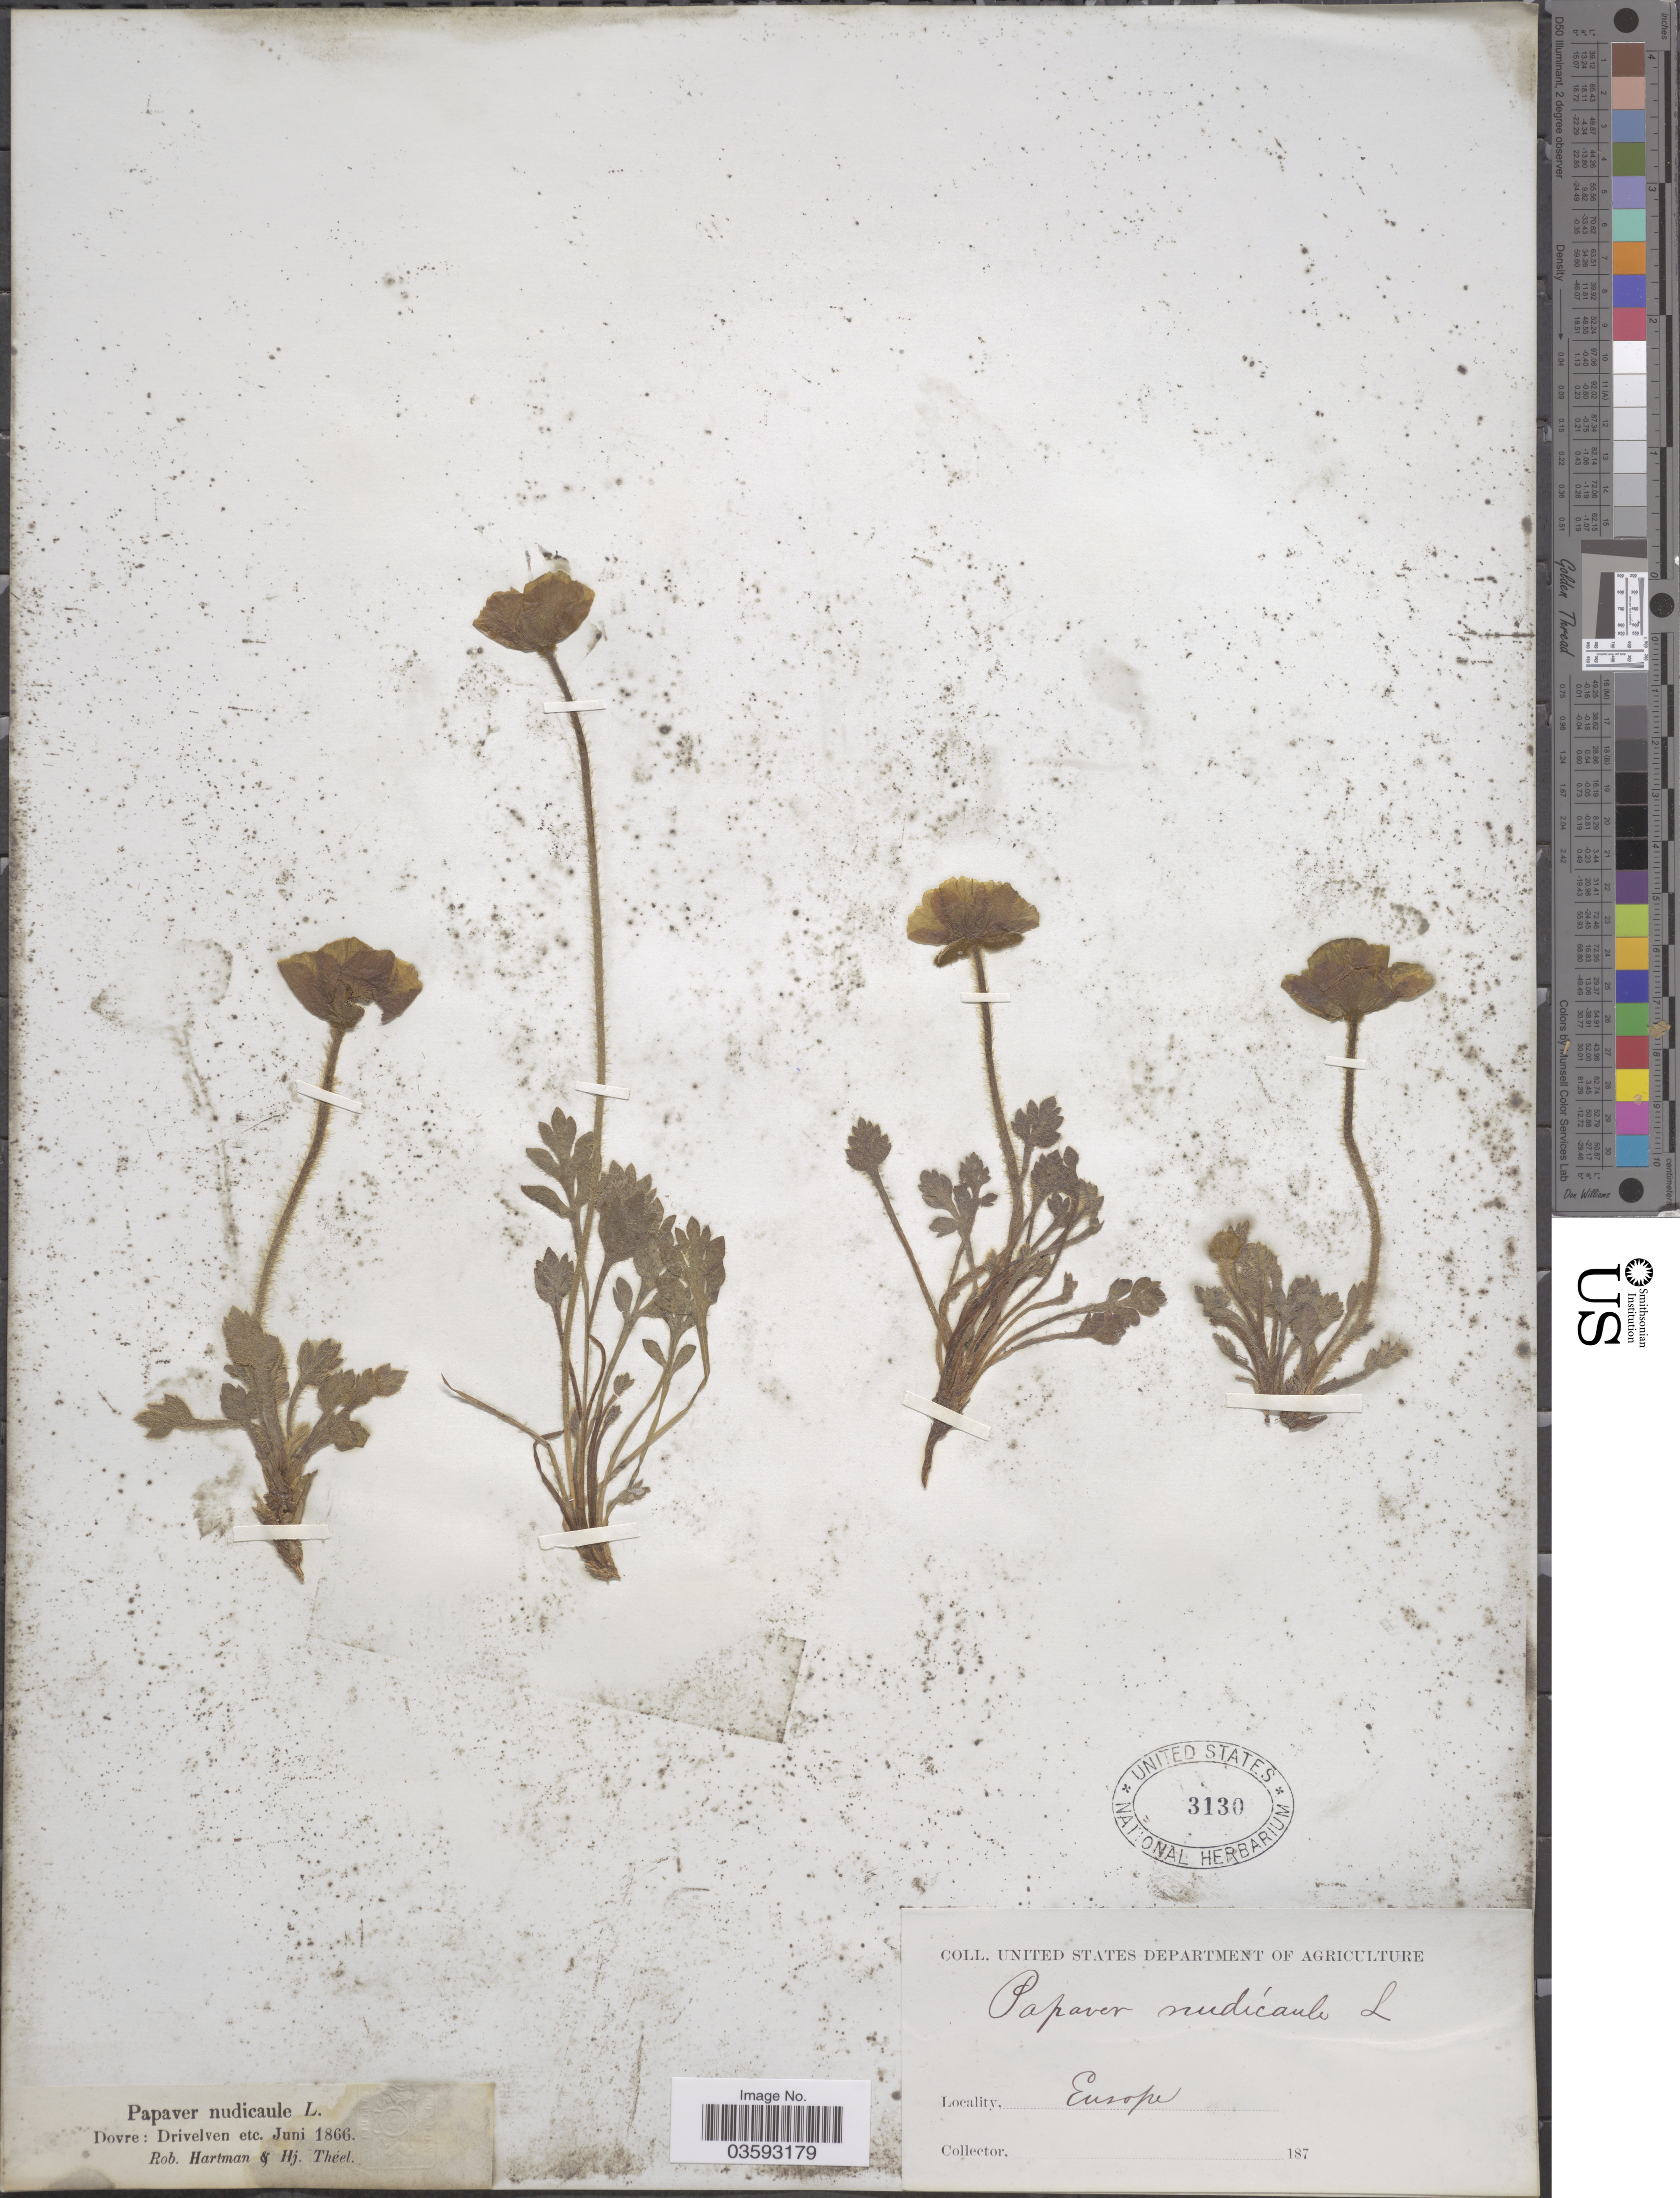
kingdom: Plantae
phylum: Tracheophyta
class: Magnoliopsida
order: Ranunculales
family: Papaveraceae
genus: Papaver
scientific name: Papaver nudicaule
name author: L.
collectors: R. W. Hartman & H. Théel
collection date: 1866-06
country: Norway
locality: Dovre: Drivelven etc. Europe.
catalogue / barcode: US 3130